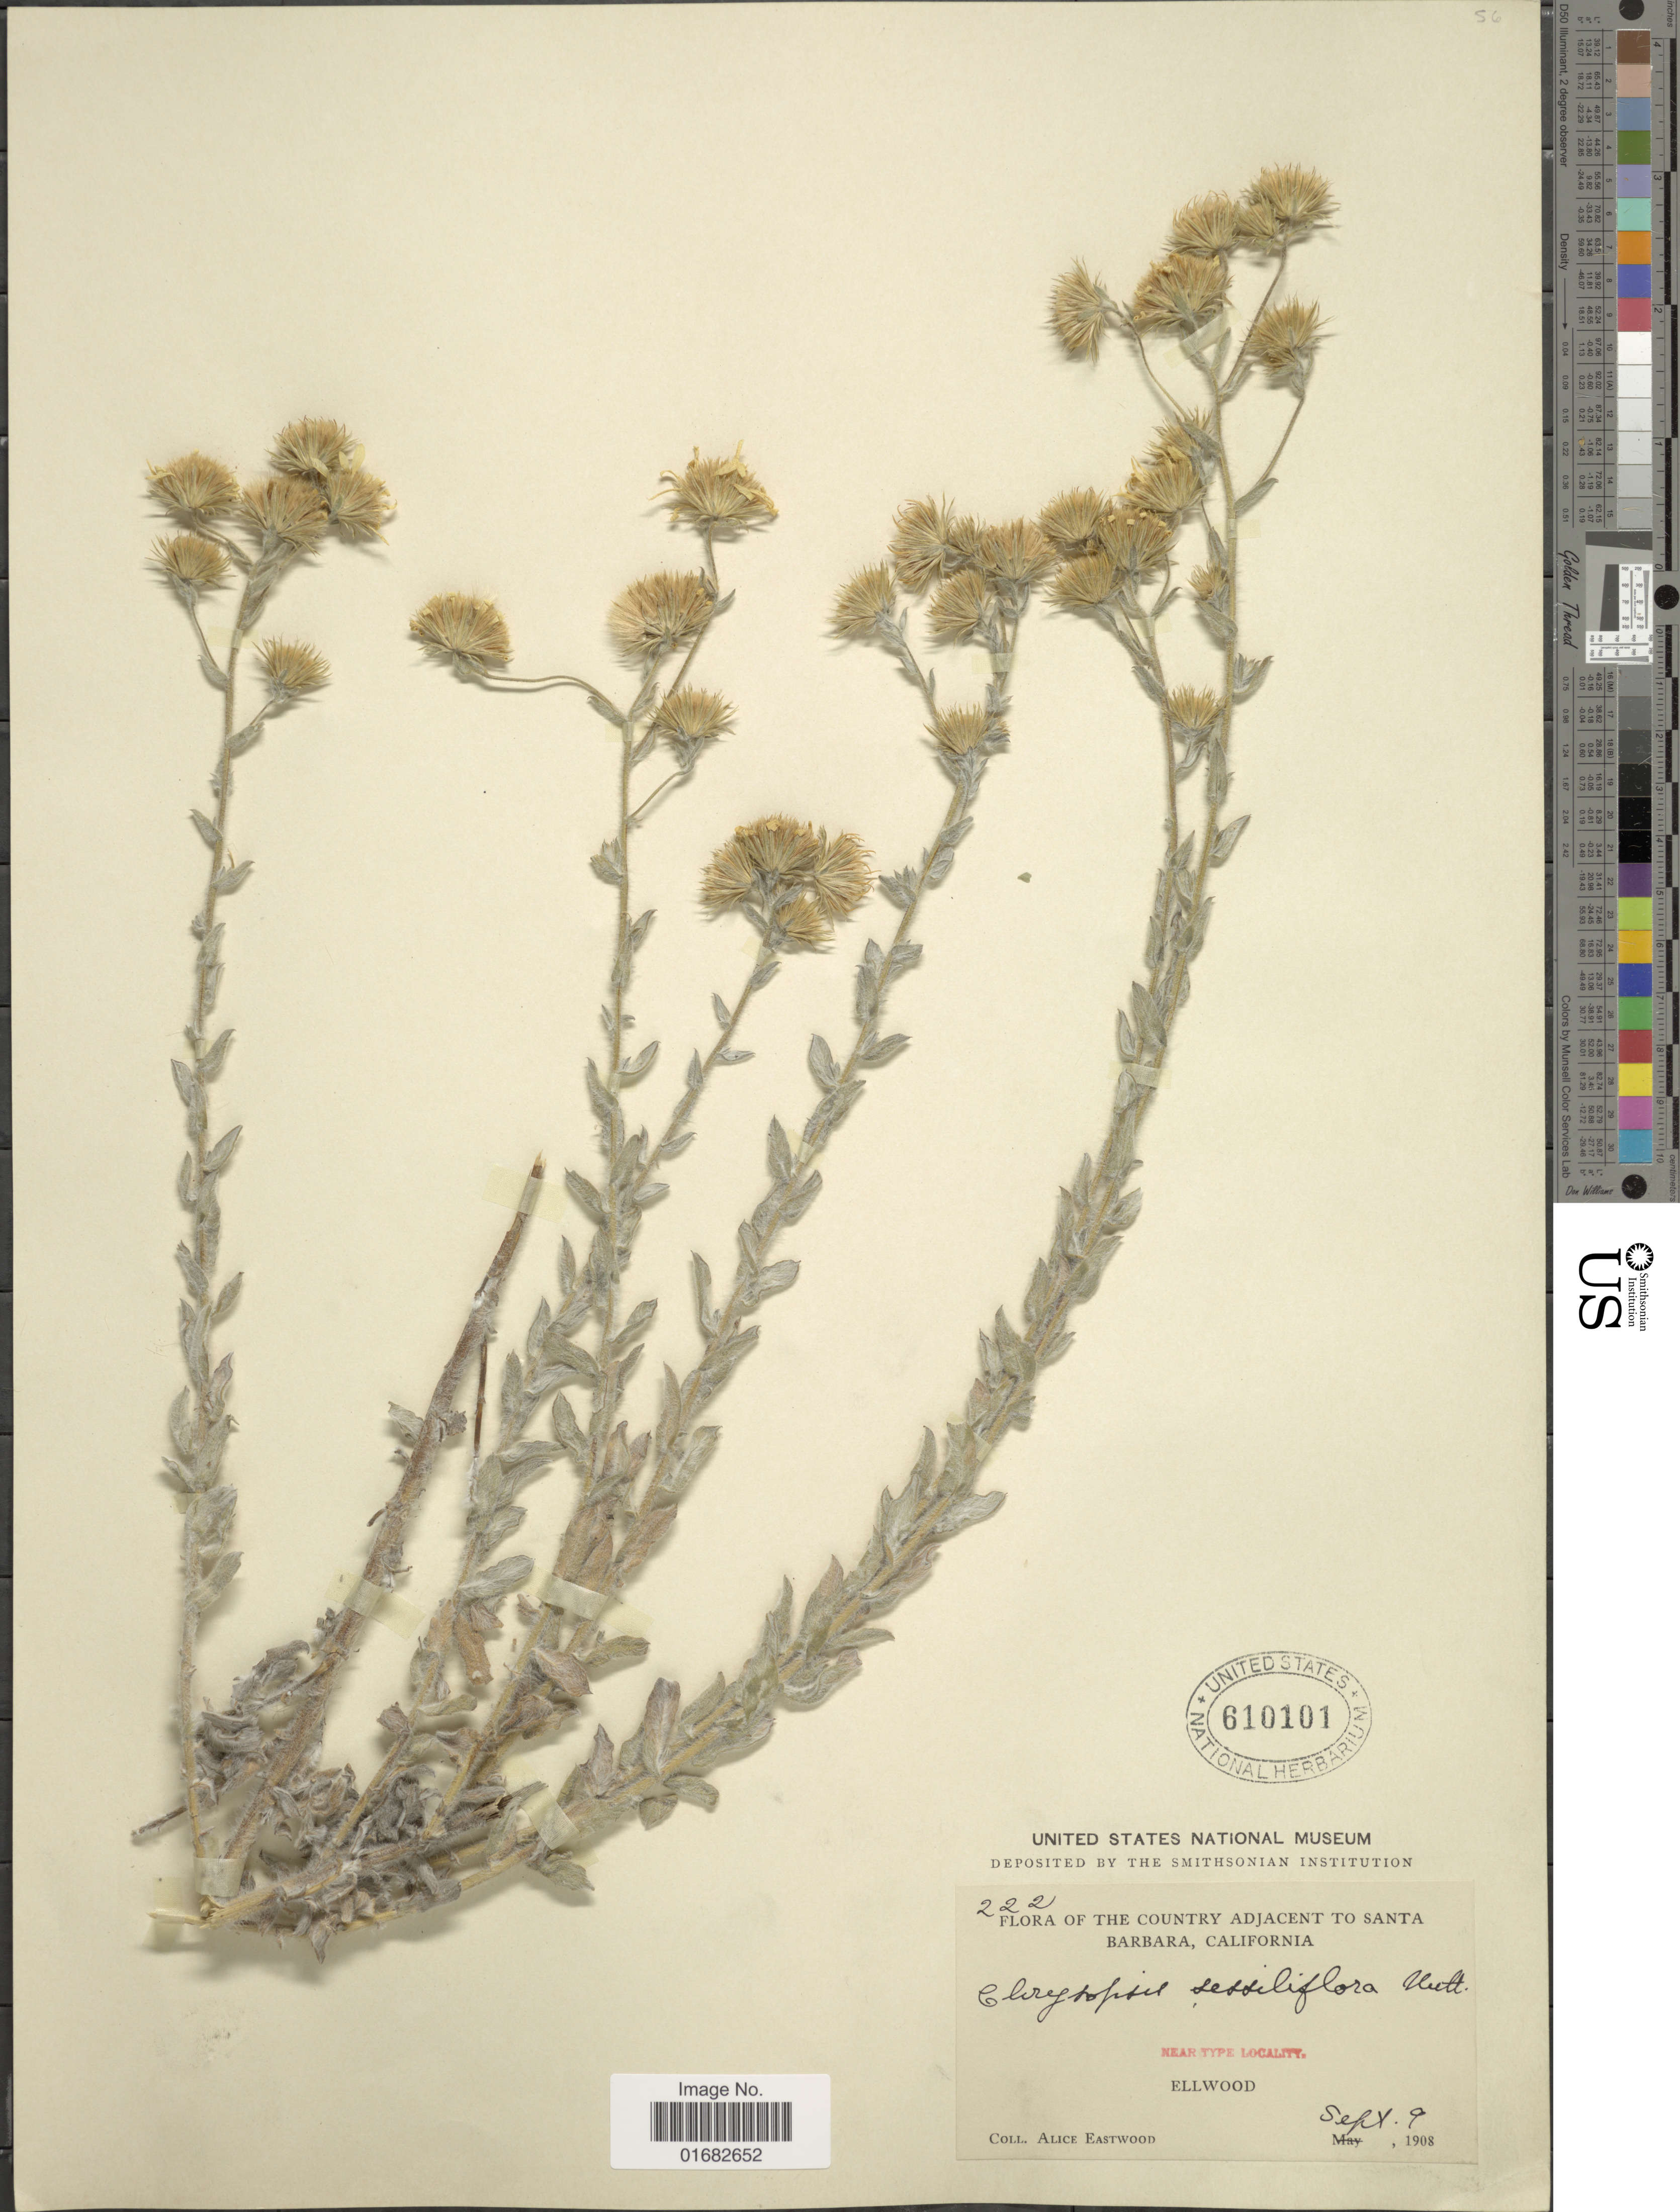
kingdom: Plantae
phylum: Tracheophyta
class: Magnoliopsida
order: Asterales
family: Asteraceae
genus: Heterotheca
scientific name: Heterotheca sessiliflora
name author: (Nutt.) Shinners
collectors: A. Eastwood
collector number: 222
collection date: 1908-09-09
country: United States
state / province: California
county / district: Santa Barbara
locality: The country adjacent to Santa Barbara. Ellwood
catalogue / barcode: US 610101